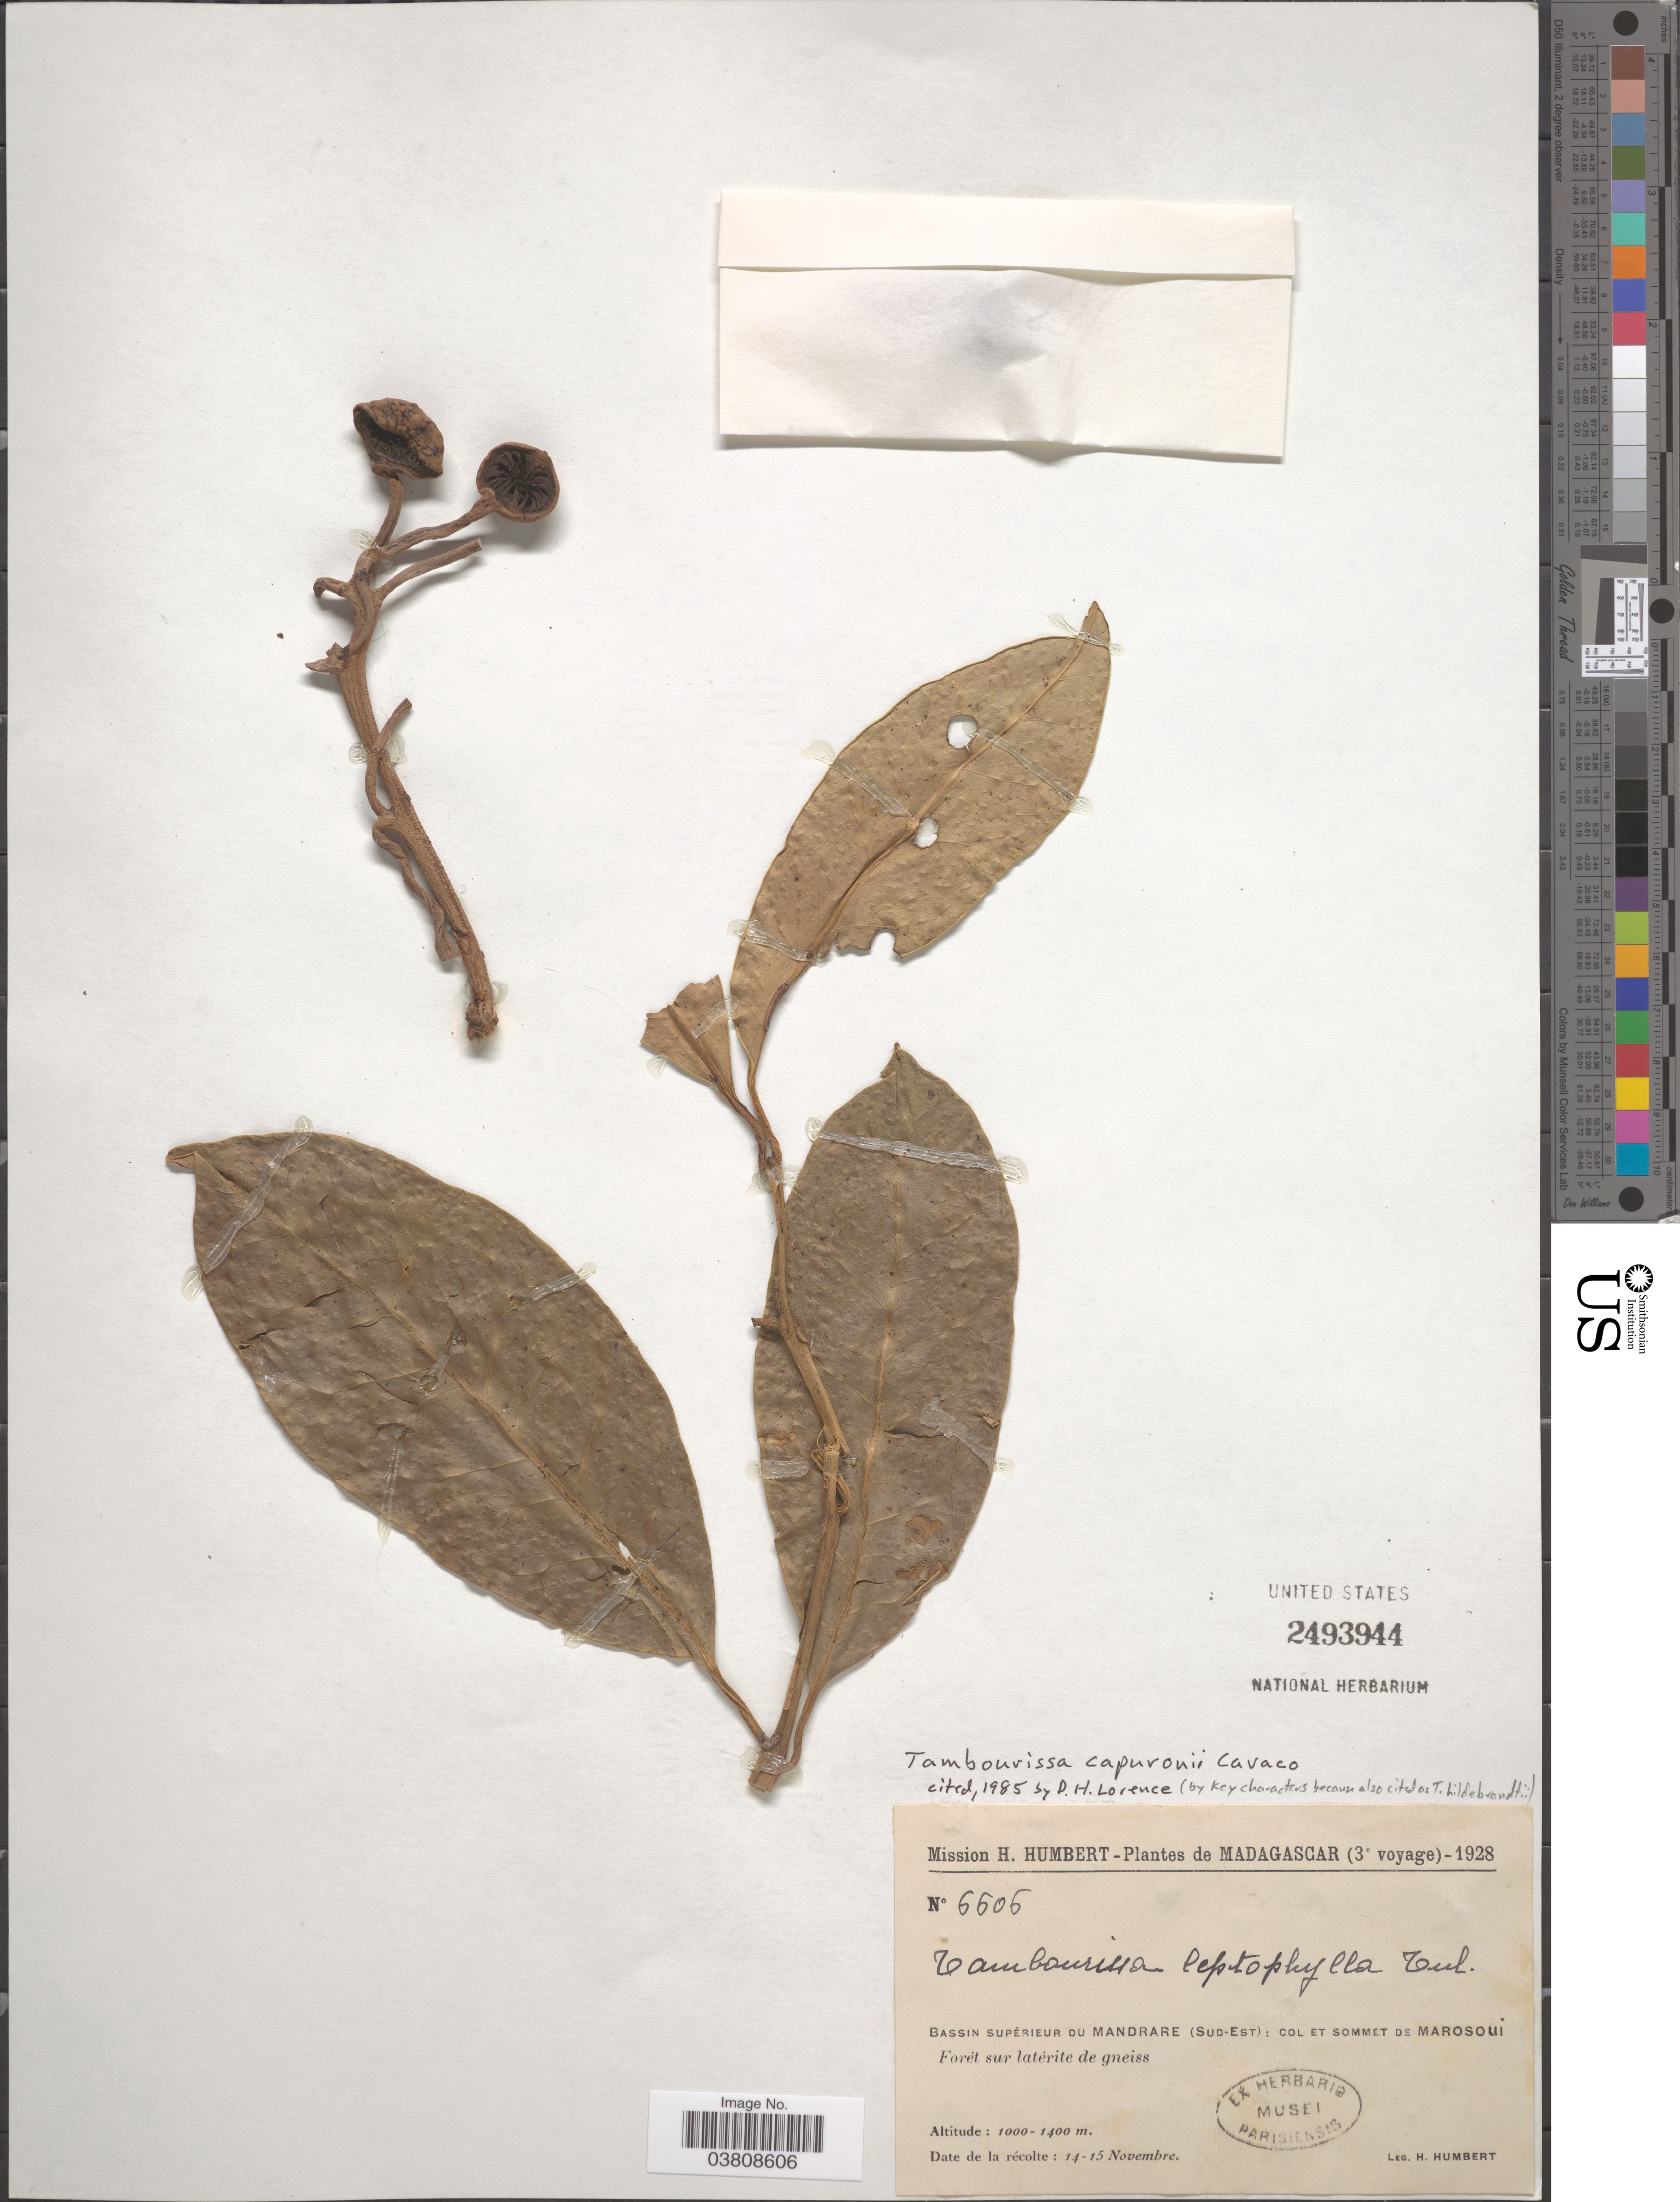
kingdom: Plantae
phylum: Tracheophyta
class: Magnoliopsida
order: Laurales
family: Monimiaceae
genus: Tambourissa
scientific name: Tambourissa capuronii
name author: Cavaco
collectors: H. Humbert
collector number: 6606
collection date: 1928-11-14/1928-11-15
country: Madagascar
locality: (3e voyage). Bassin supérieur du Mandrare (Sud-Est): Col et sommet de Marosoui.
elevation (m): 1000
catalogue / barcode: US 2493944